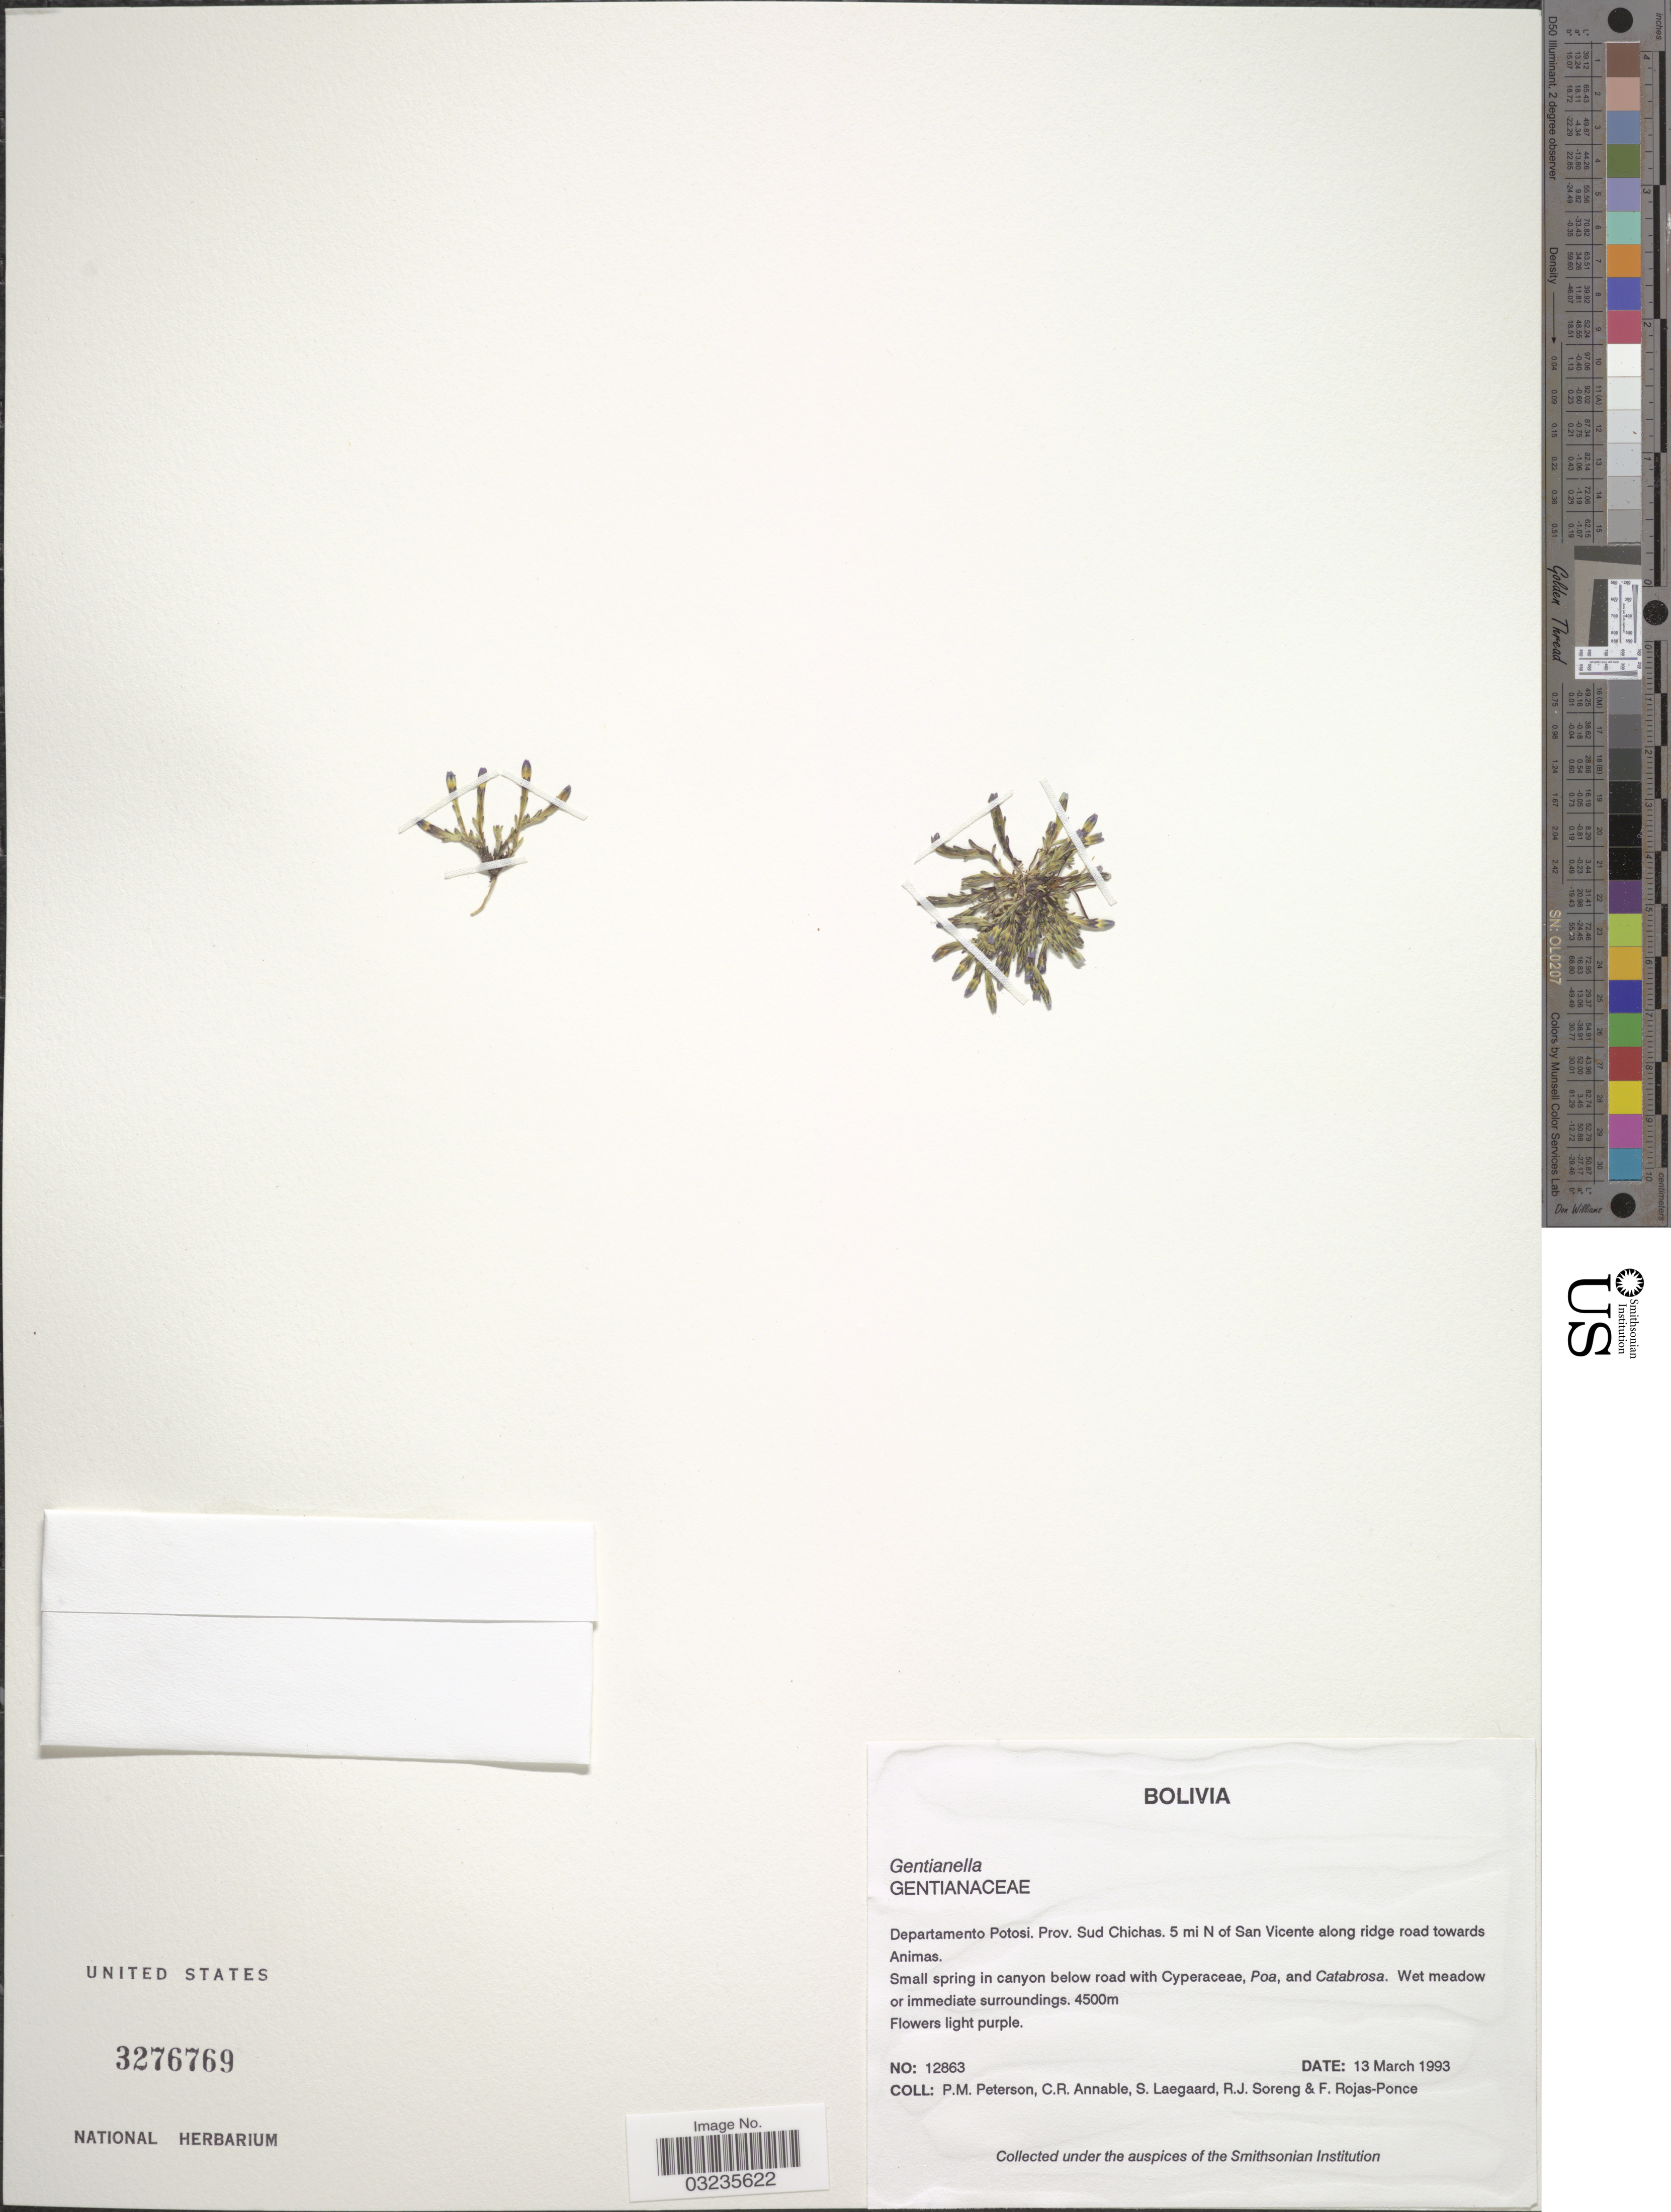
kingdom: Plantae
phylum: Tracheophyta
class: Magnoliopsida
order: Gentianales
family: Gentianaceae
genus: Gentiana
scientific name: Gentiana sp.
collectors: P. M. Peterson, C. R. Annable, S. Lægaard, R. J. Soreng & F. Rojas-Ponce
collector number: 12863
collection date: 1993-03-13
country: Bolivia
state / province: Potosi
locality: Departamento Potosi. Prov. Sud Chichas. 5 mi N of San Vicente along ridge road towards Animas.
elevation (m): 4500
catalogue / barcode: US 3276769